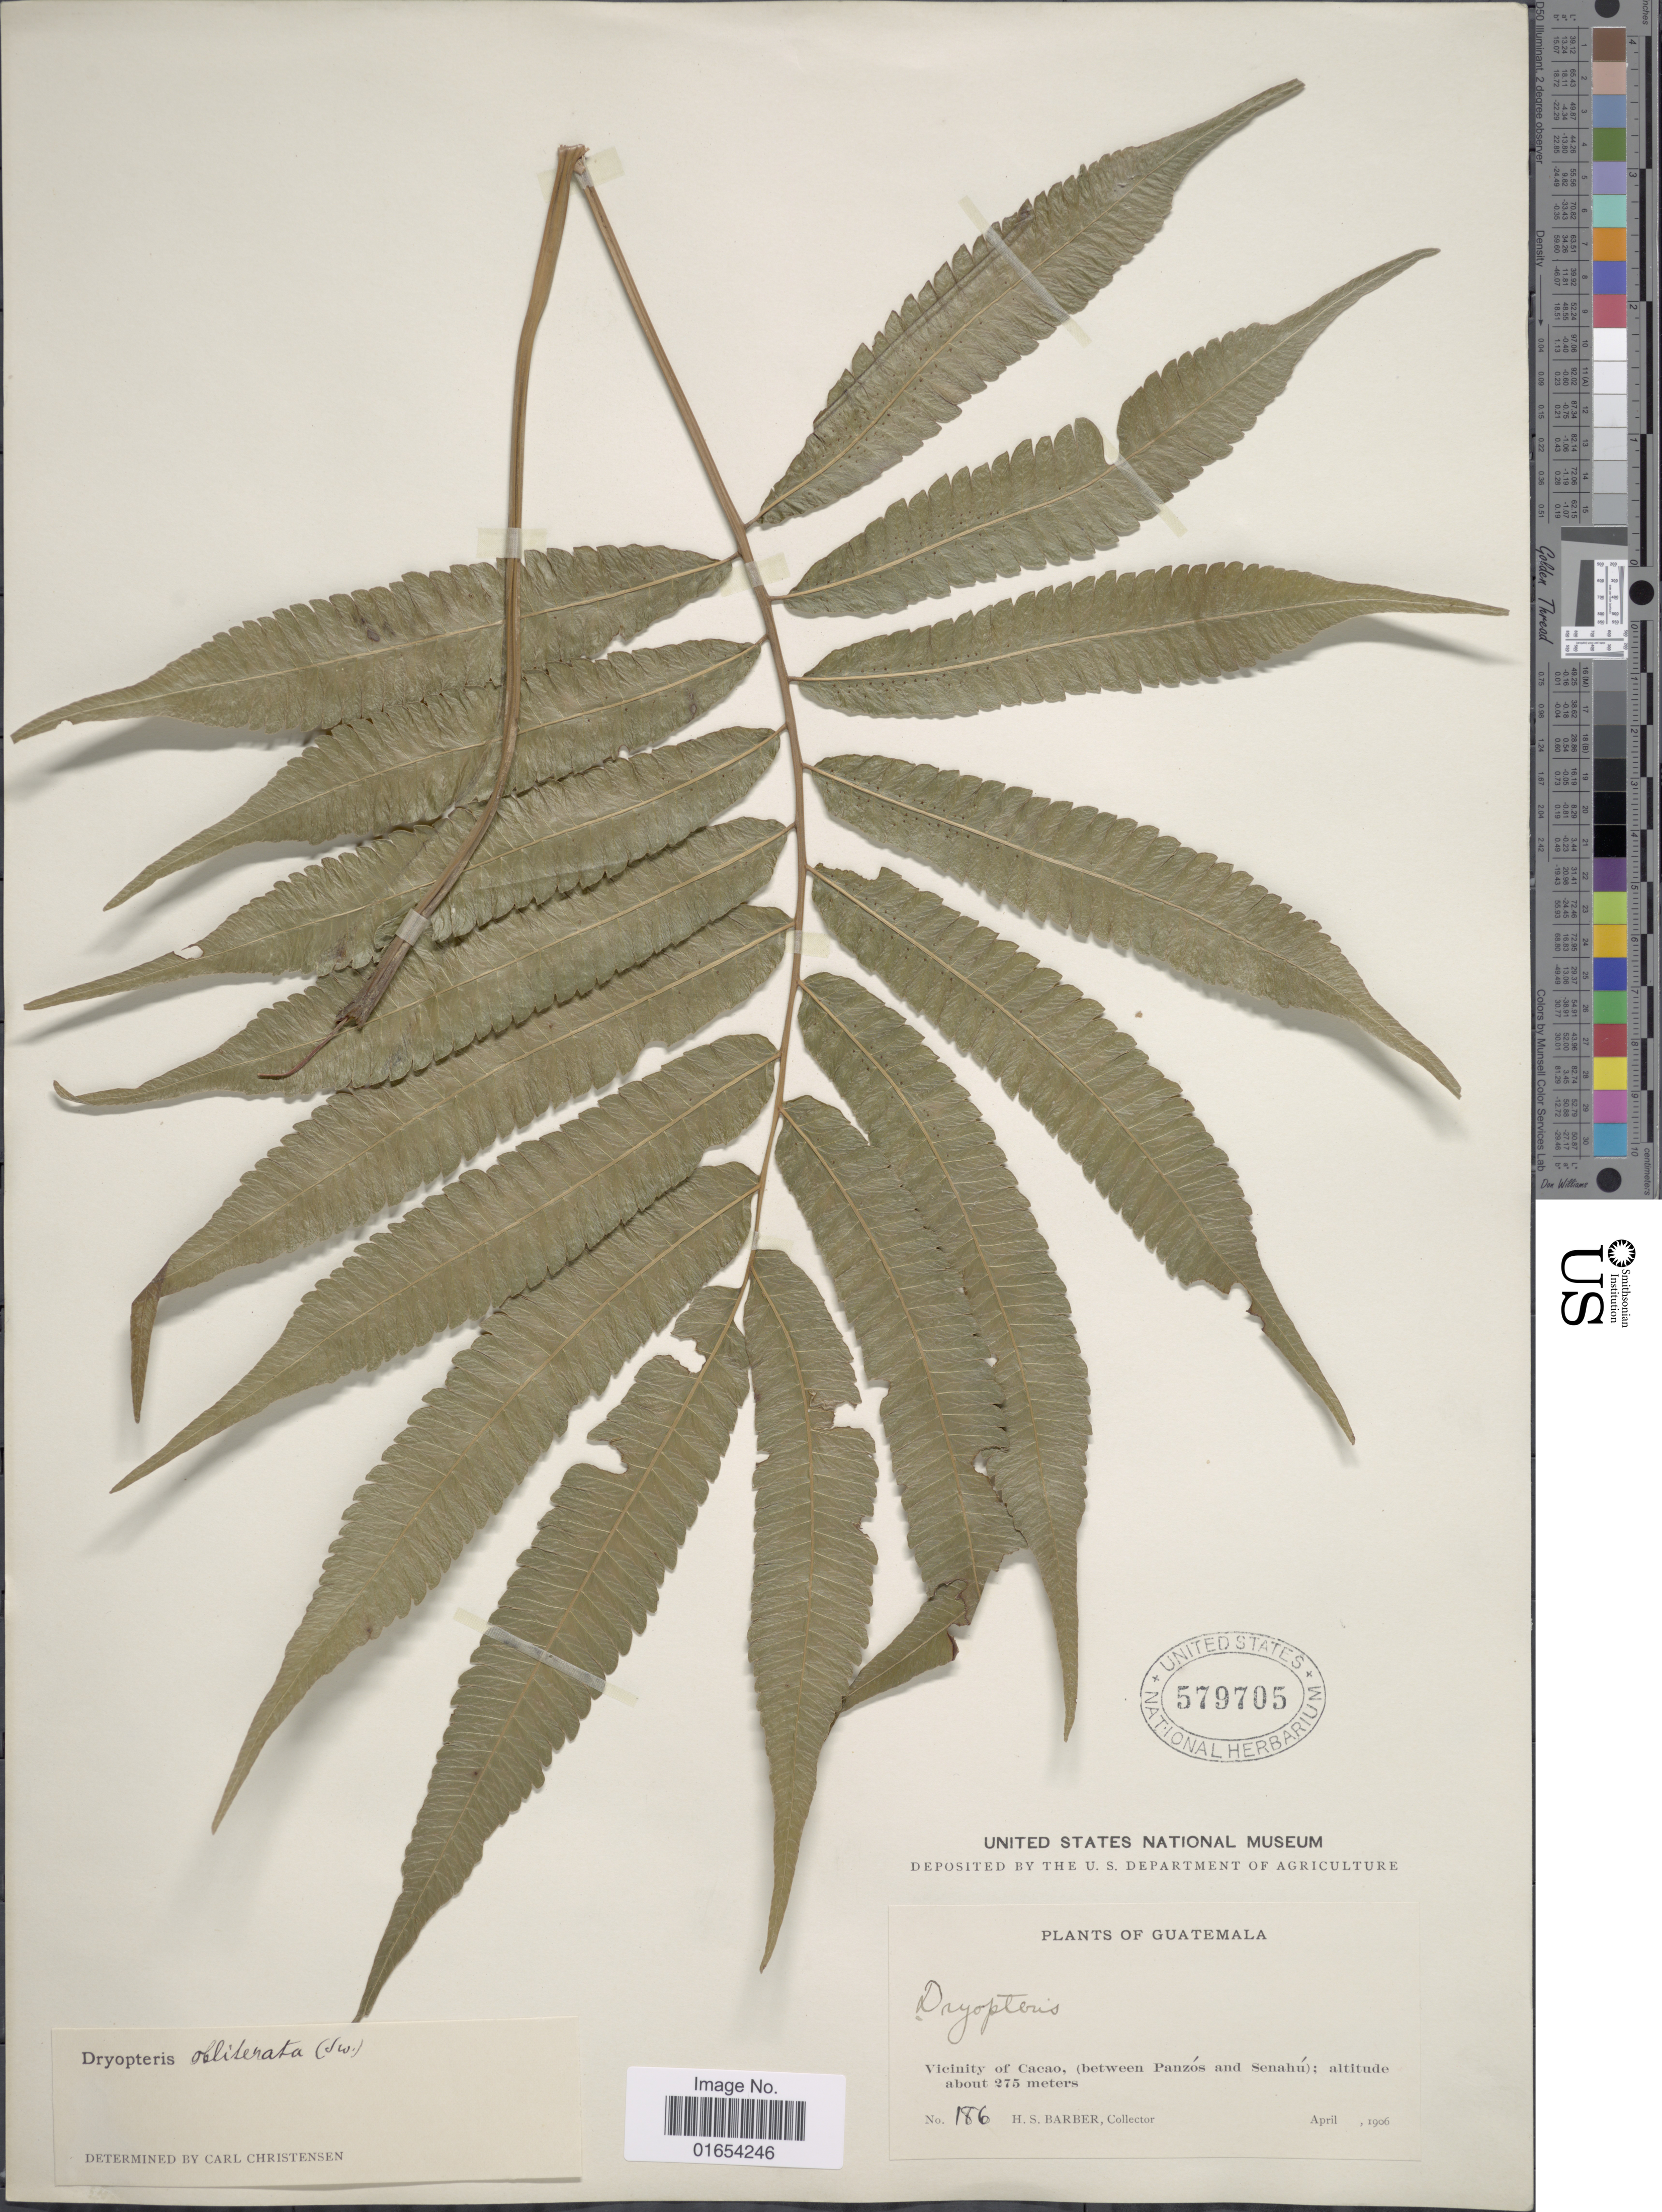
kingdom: Plantae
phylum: Tracheophyta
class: Polypodiopsida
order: Polypodiales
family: Thelypteridaceae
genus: Goniopteris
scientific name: Goniopteris obliterata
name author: (Sw.) C. Presl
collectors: H. Barber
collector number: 186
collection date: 1906-04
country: Guatemala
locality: Vicinity of Cacao (between Panzos and Senahu)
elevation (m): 275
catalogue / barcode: US 579705